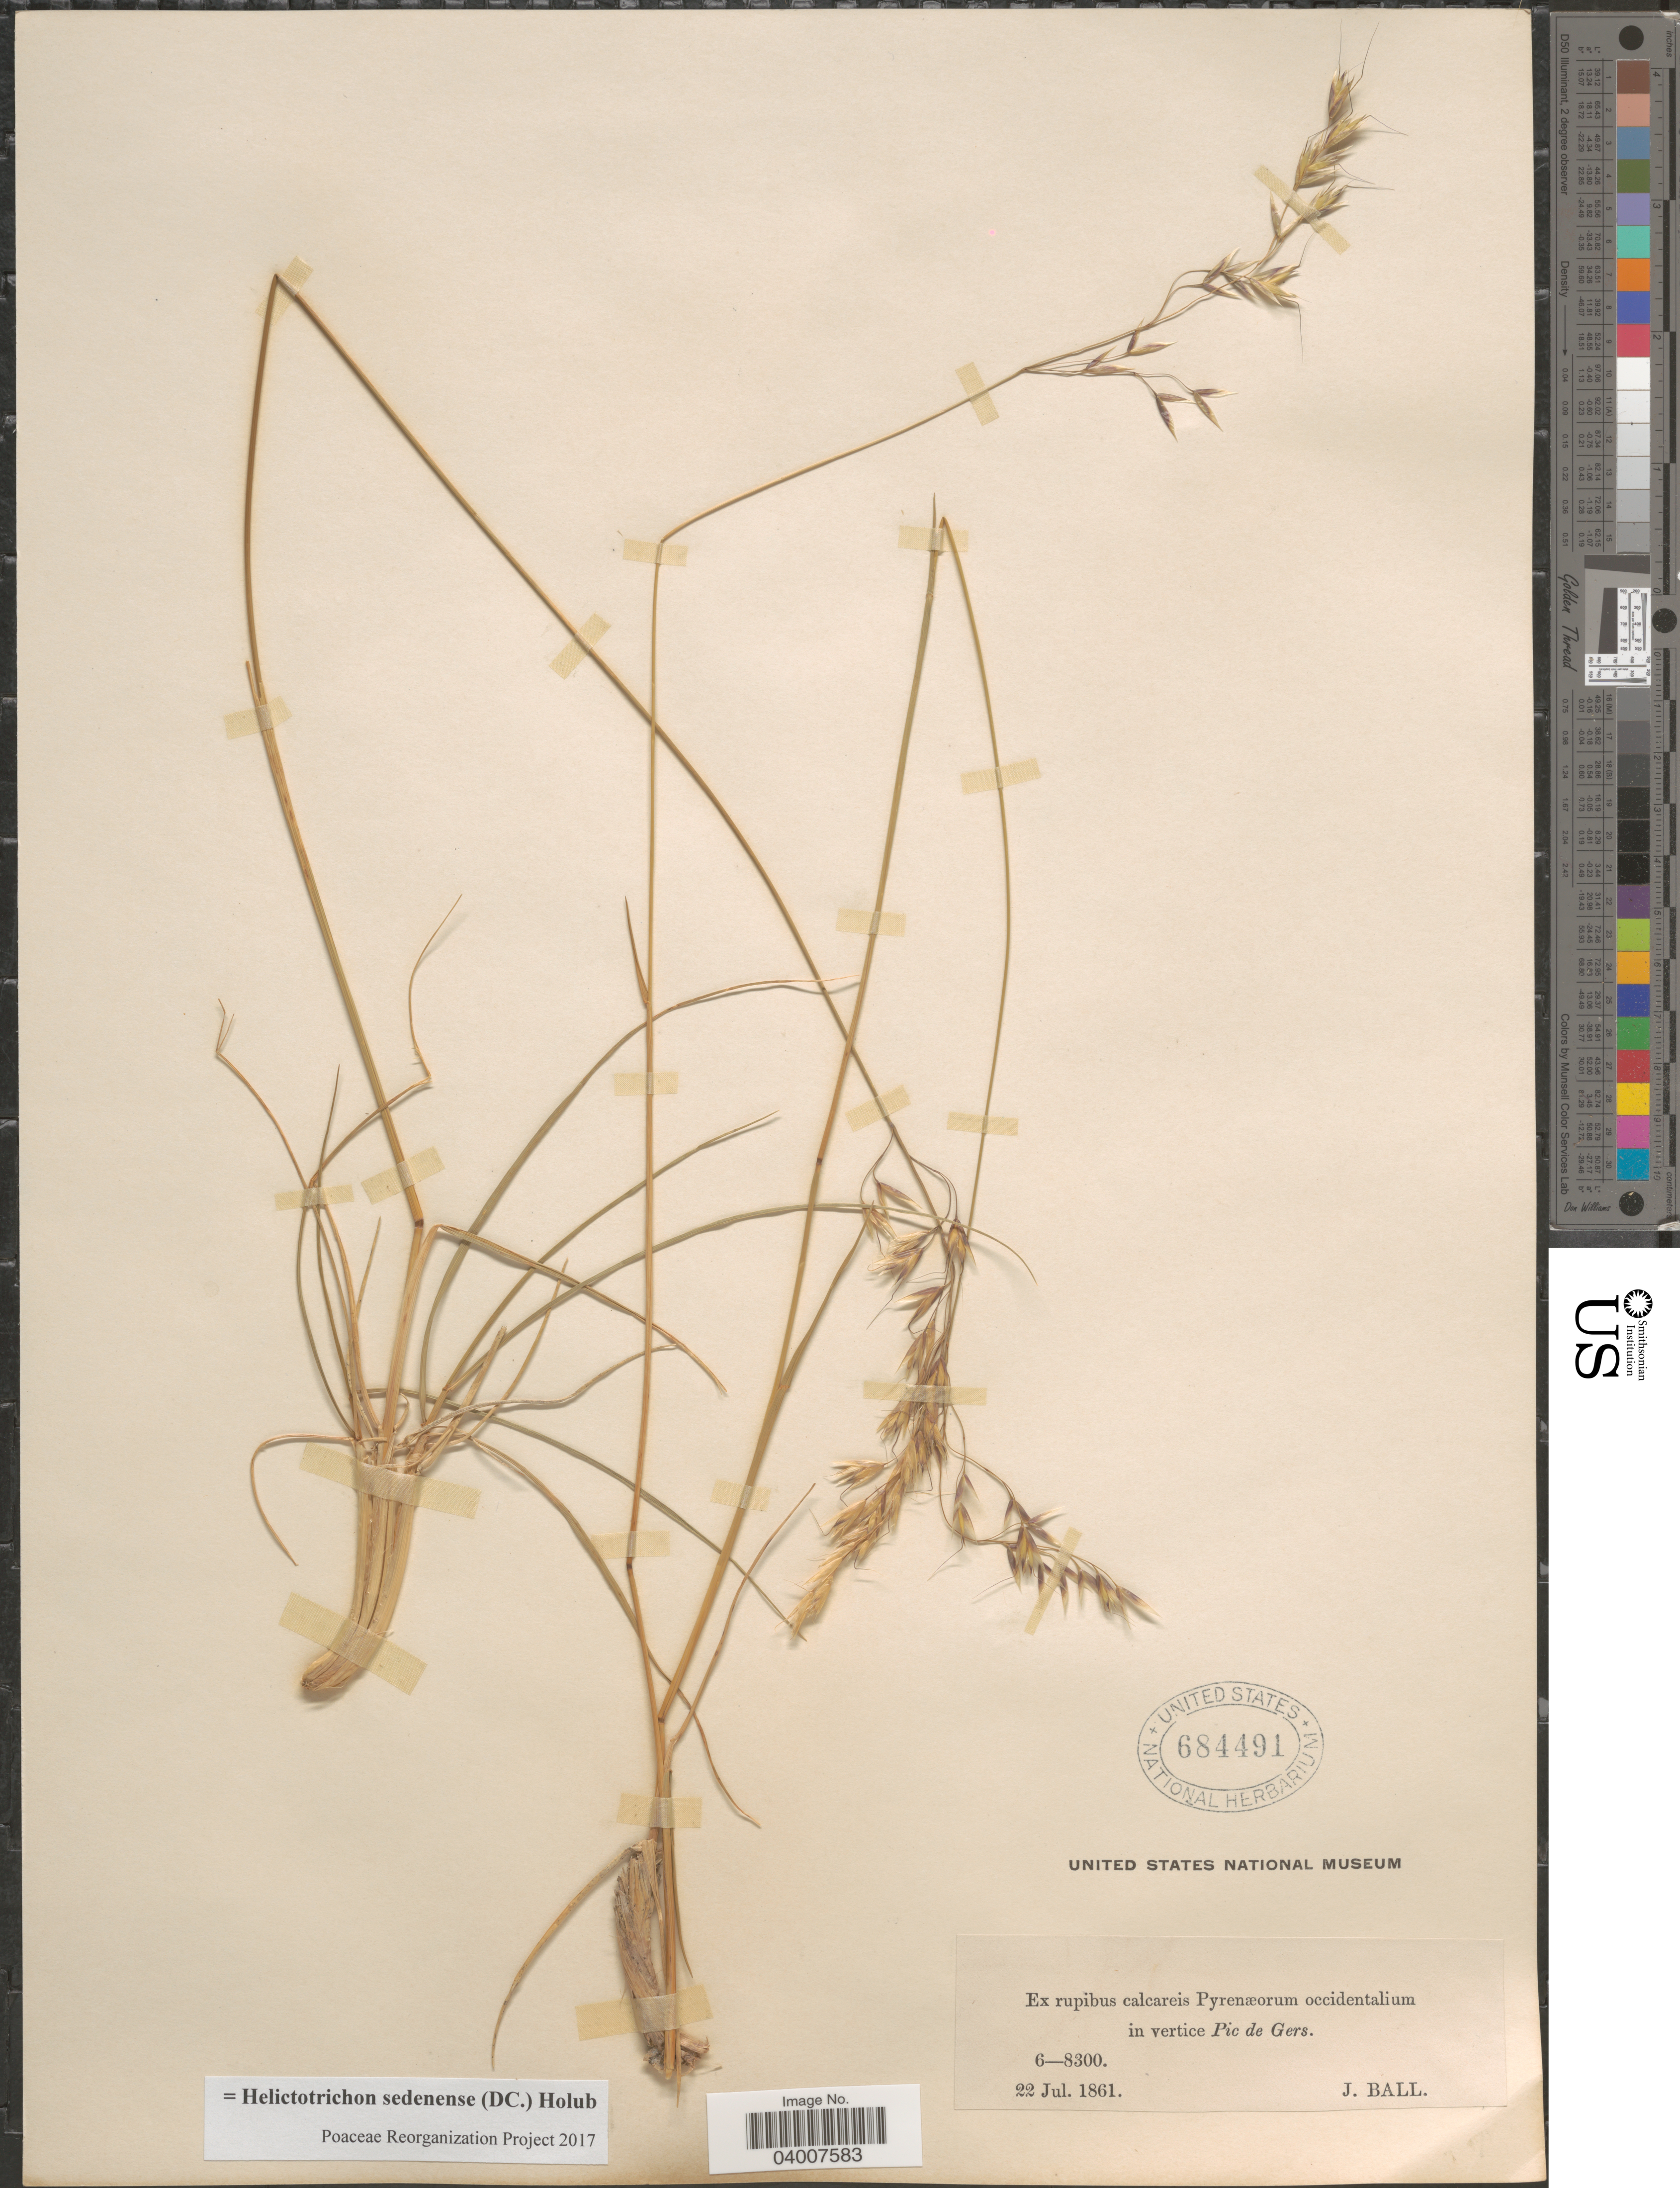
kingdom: Plantae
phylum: Tracheophyta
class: Liliopsida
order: Poales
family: Poaceae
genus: Helictotrichon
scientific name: Helictotrichon sedenense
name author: (DC.) Holub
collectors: J. Ball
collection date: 1861-07-22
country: France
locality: Ex rupibus calcareis Pyrenæorum occidentalium in vertice Pic de Gers.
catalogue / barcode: US 684491